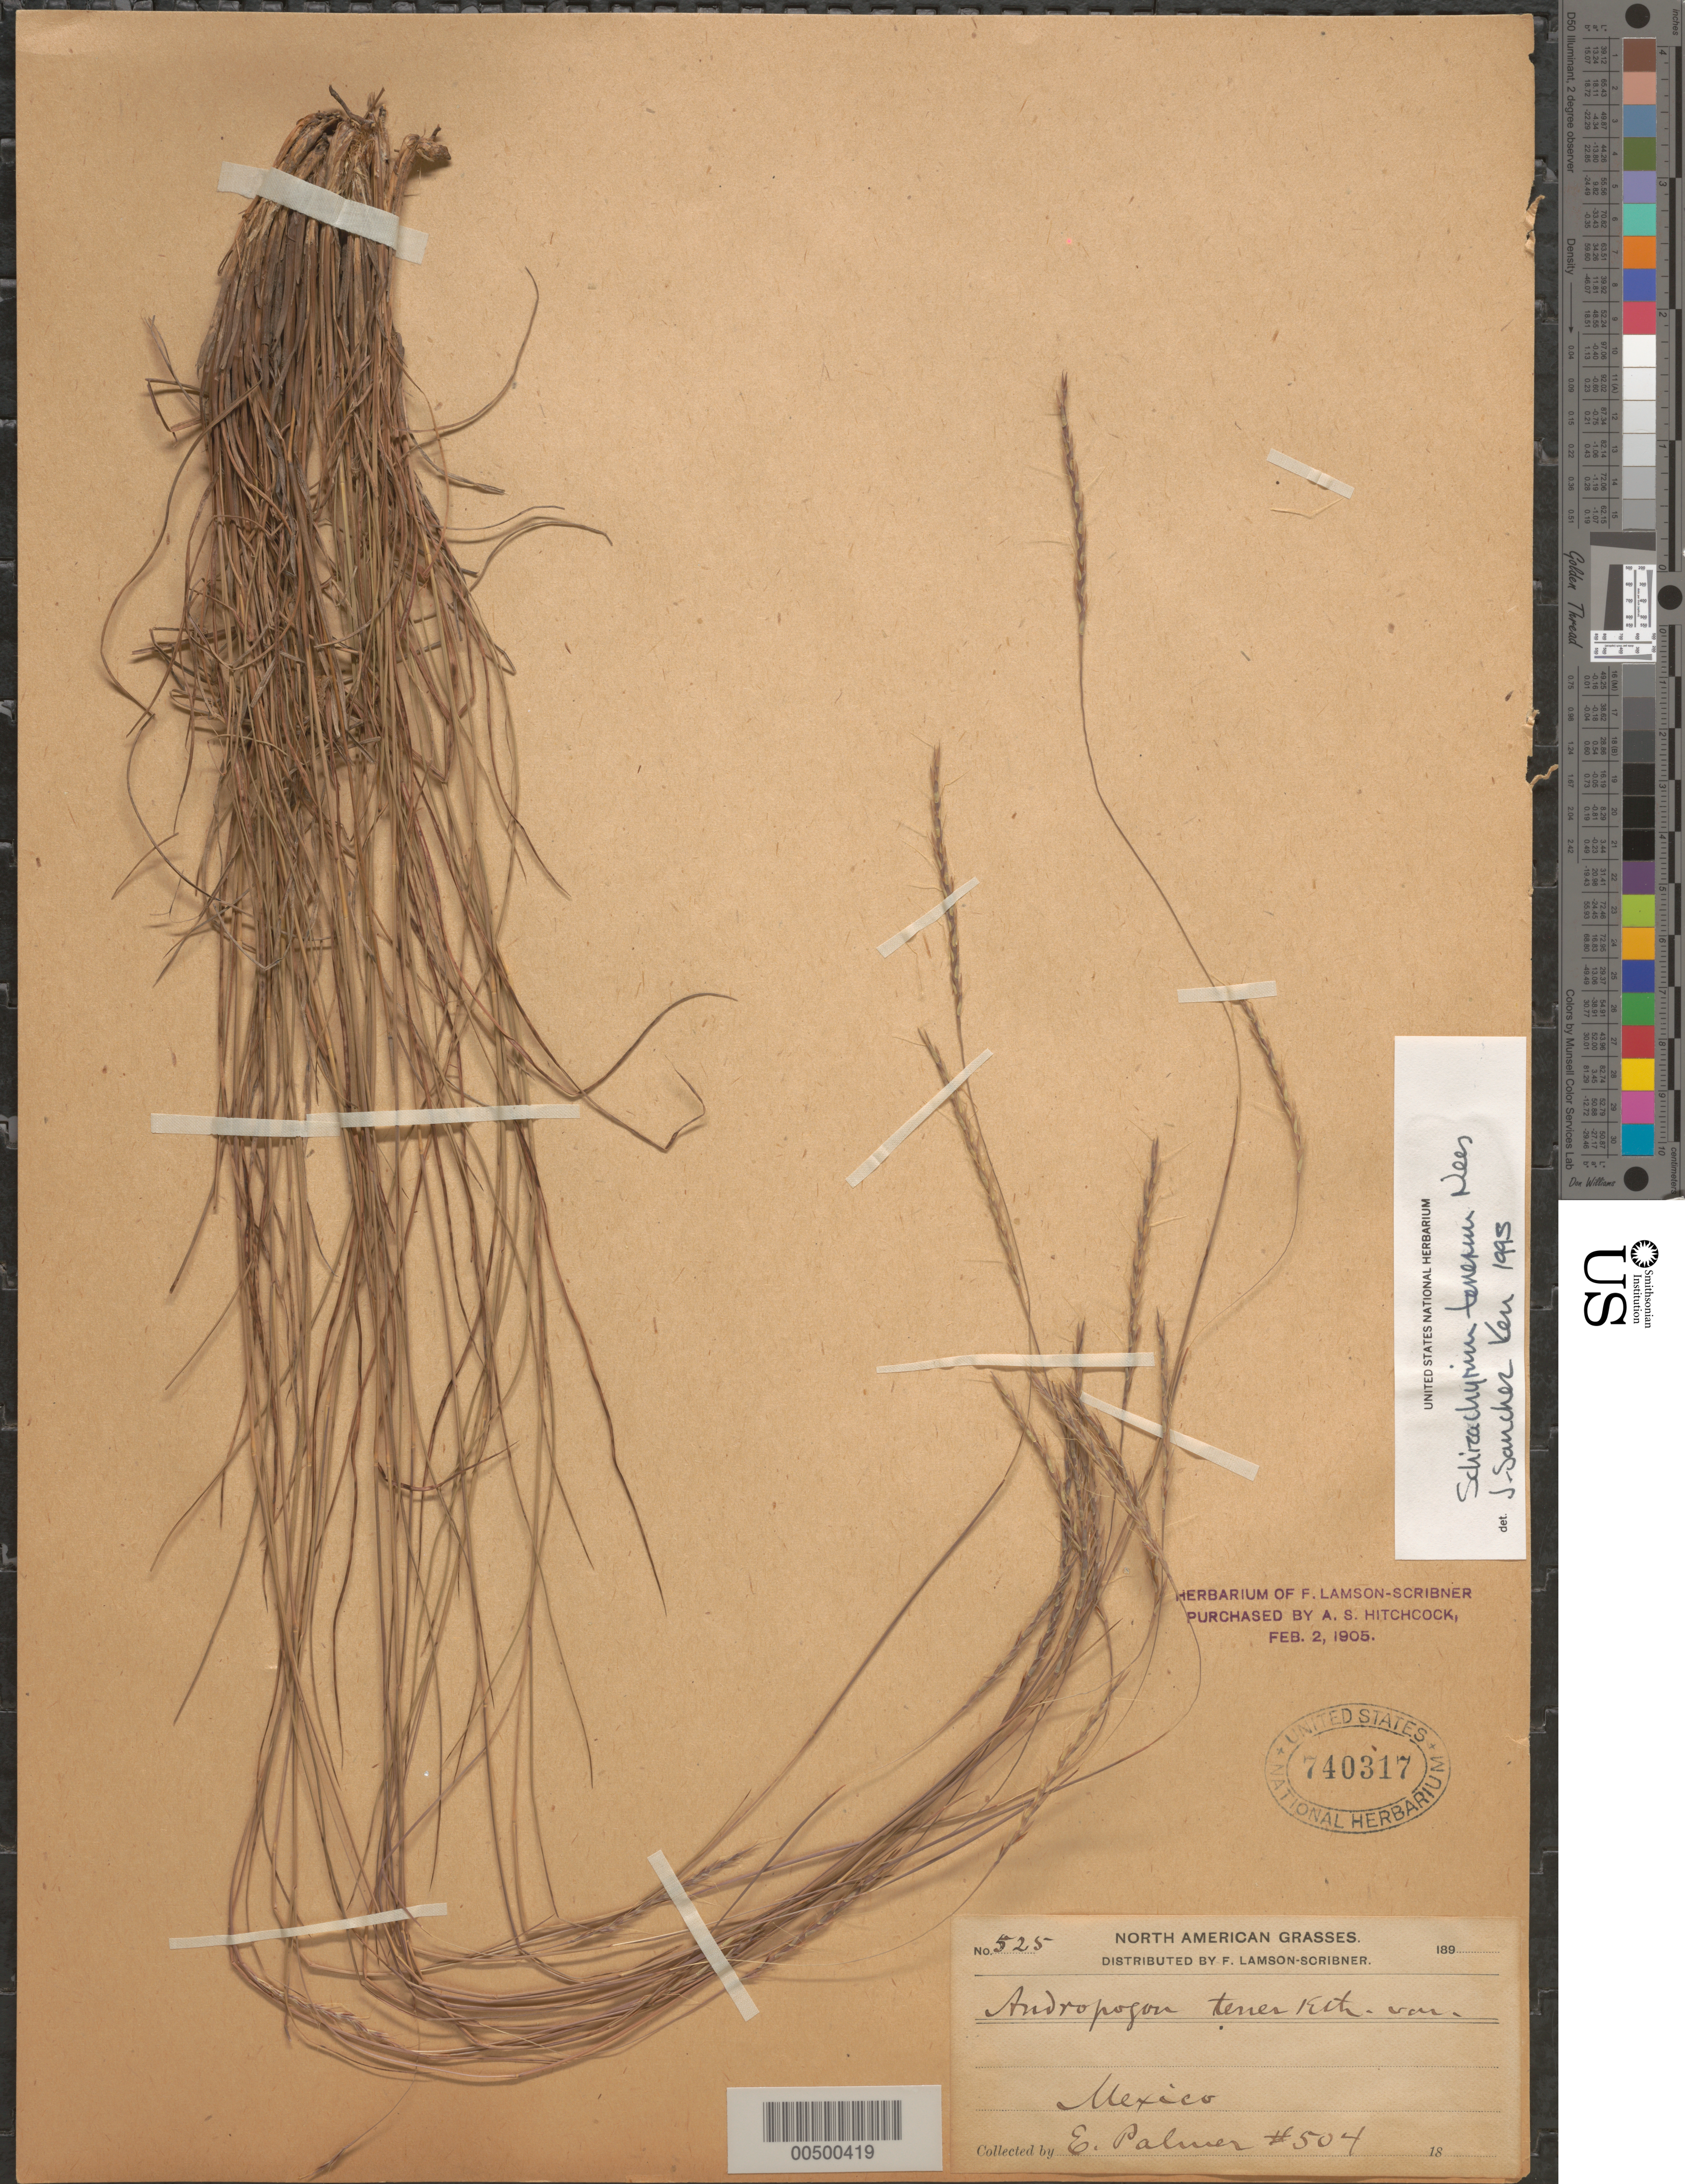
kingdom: Plantae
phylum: Tracheophyta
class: Liliopsida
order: Poales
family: Poaceae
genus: Schizachyrium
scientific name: Schizachyrium tenerum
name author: Nees in Mart.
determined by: Sánchez-Ken, J. G.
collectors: E. Palmer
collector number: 504/525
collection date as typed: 189?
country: Mexico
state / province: Durango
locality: San Ramon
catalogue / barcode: US 740317